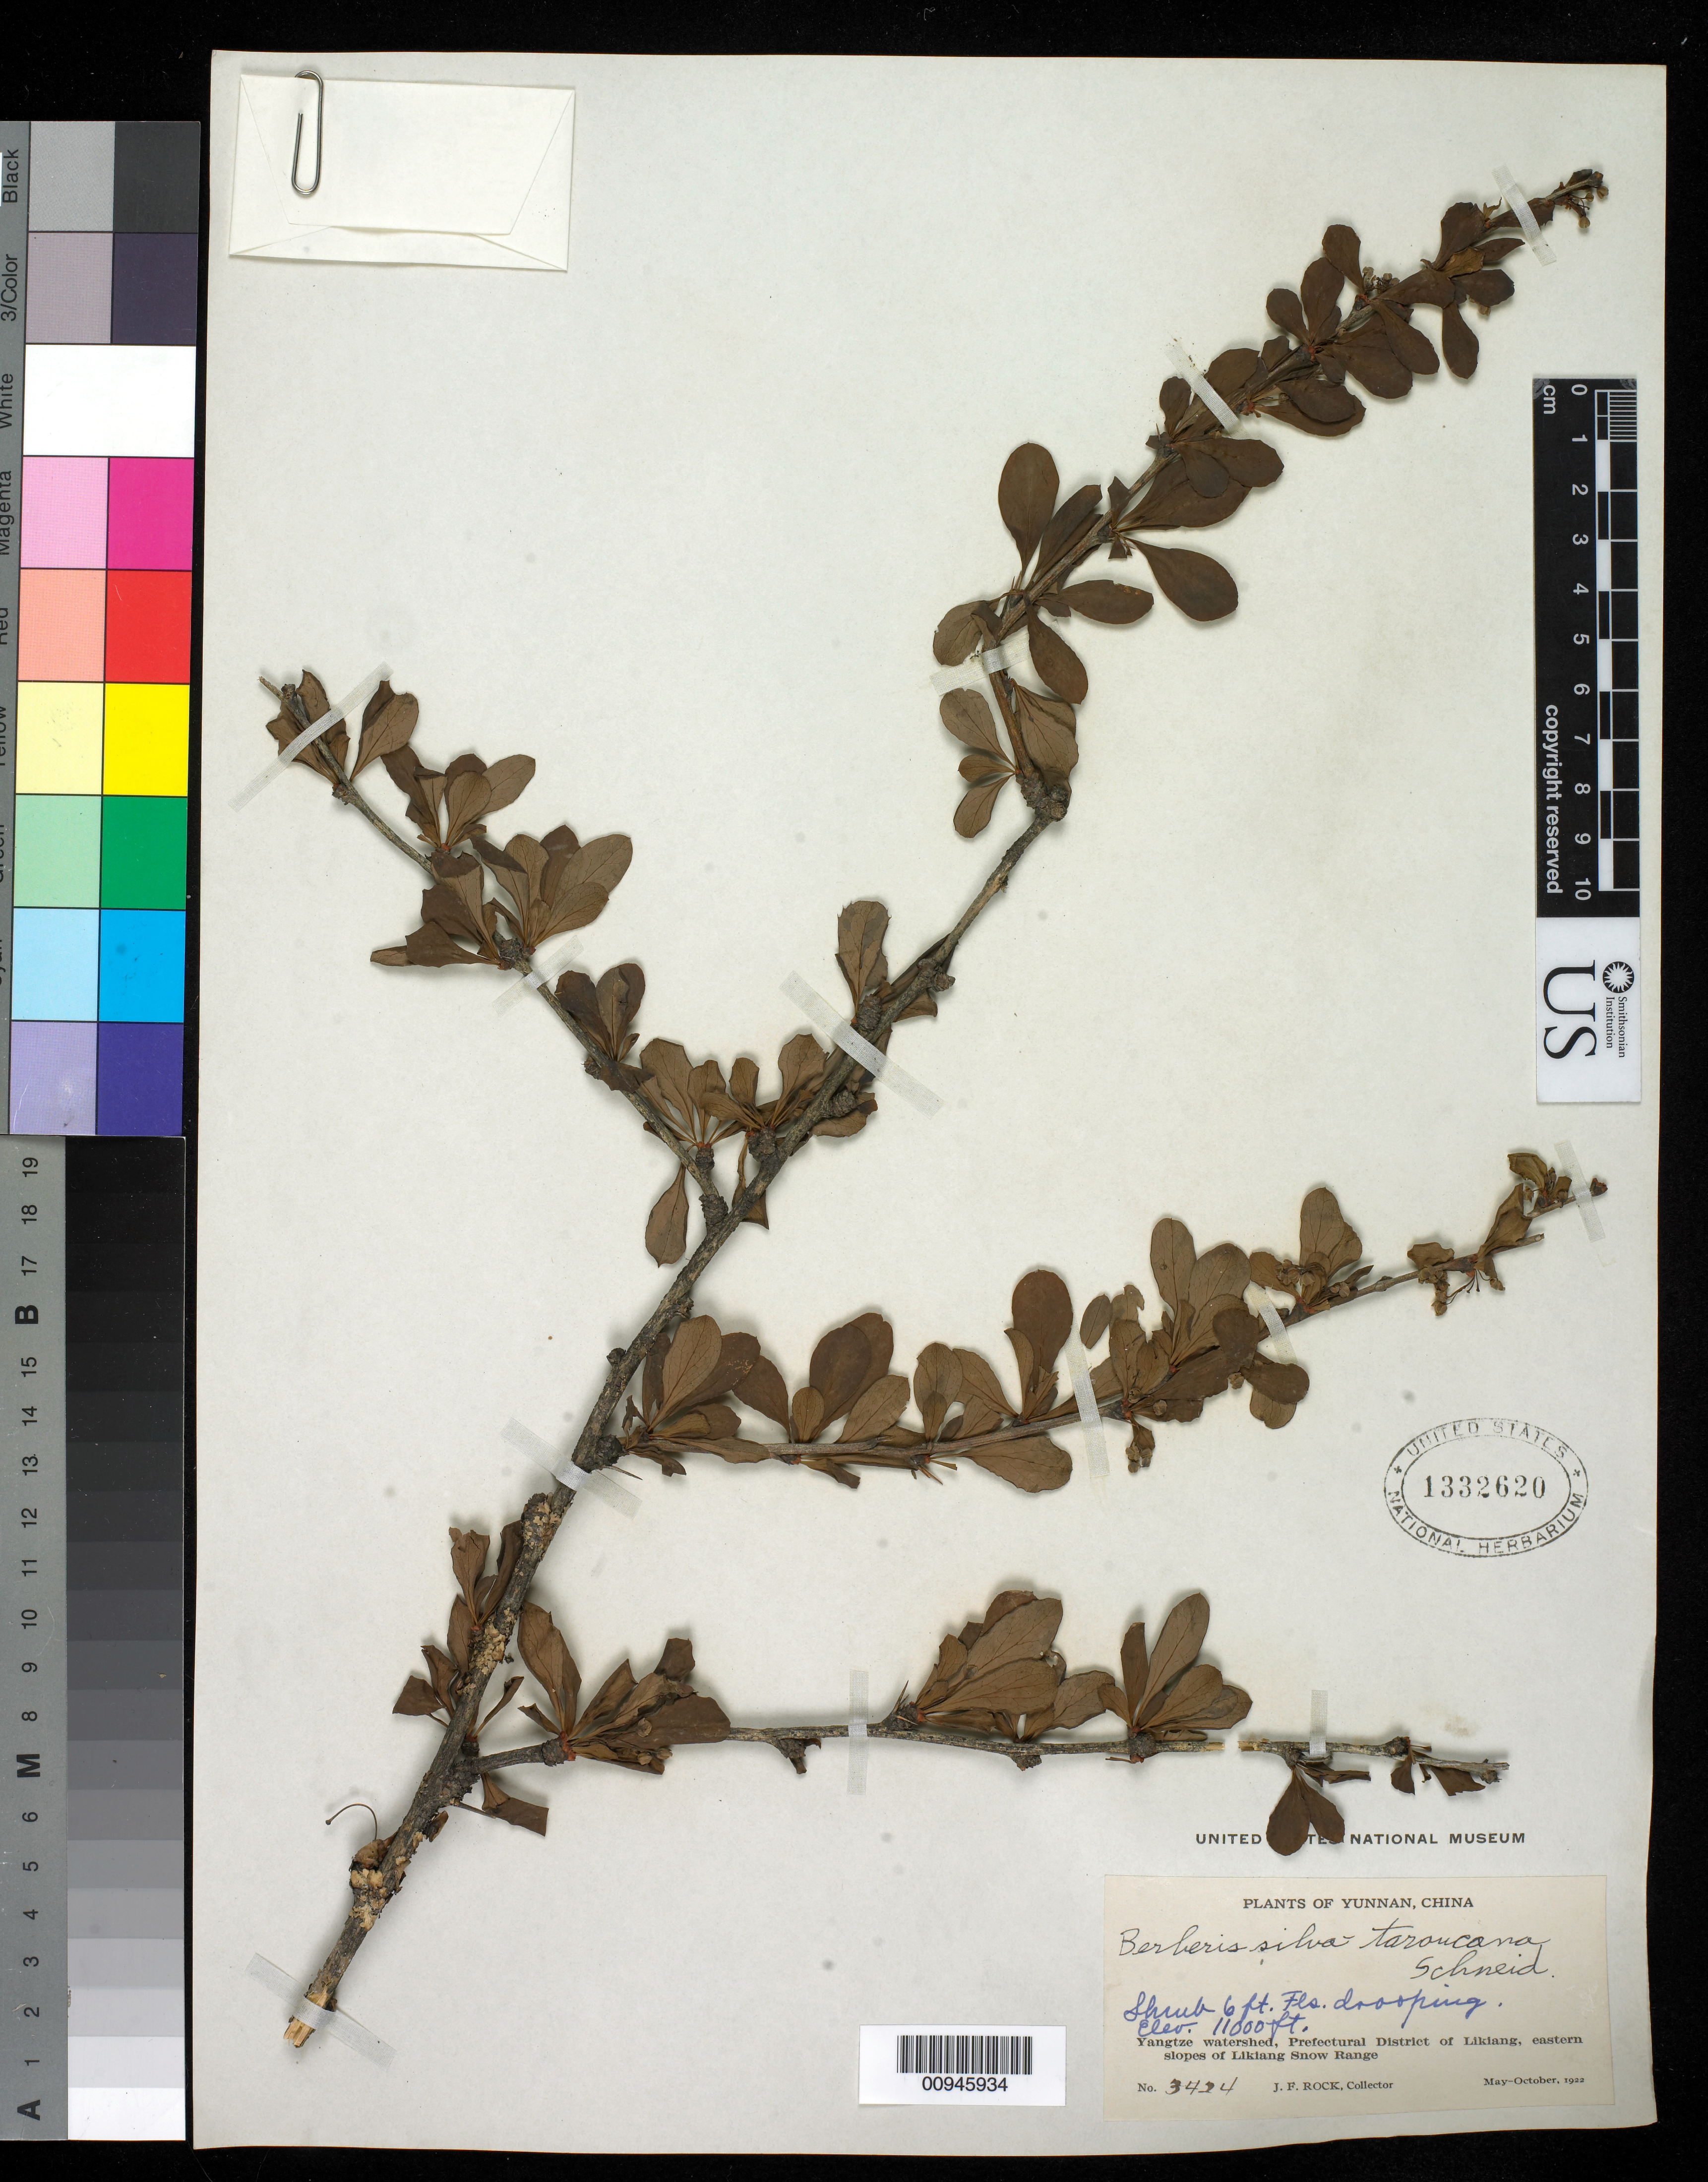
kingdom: Plantae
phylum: Tracheophyta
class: Magnoliopsida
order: Ranunculales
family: Berberidaceae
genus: Berberis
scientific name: Berberis silva-taroucana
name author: C.K. Schneid. in Sarg.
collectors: J. F. Rock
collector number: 3424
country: China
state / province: Yunnan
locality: Yangtze watershed, Prefectiural Dist of Likiang, E slopes of Laikiang Snow Range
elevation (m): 3353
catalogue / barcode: US 1332620